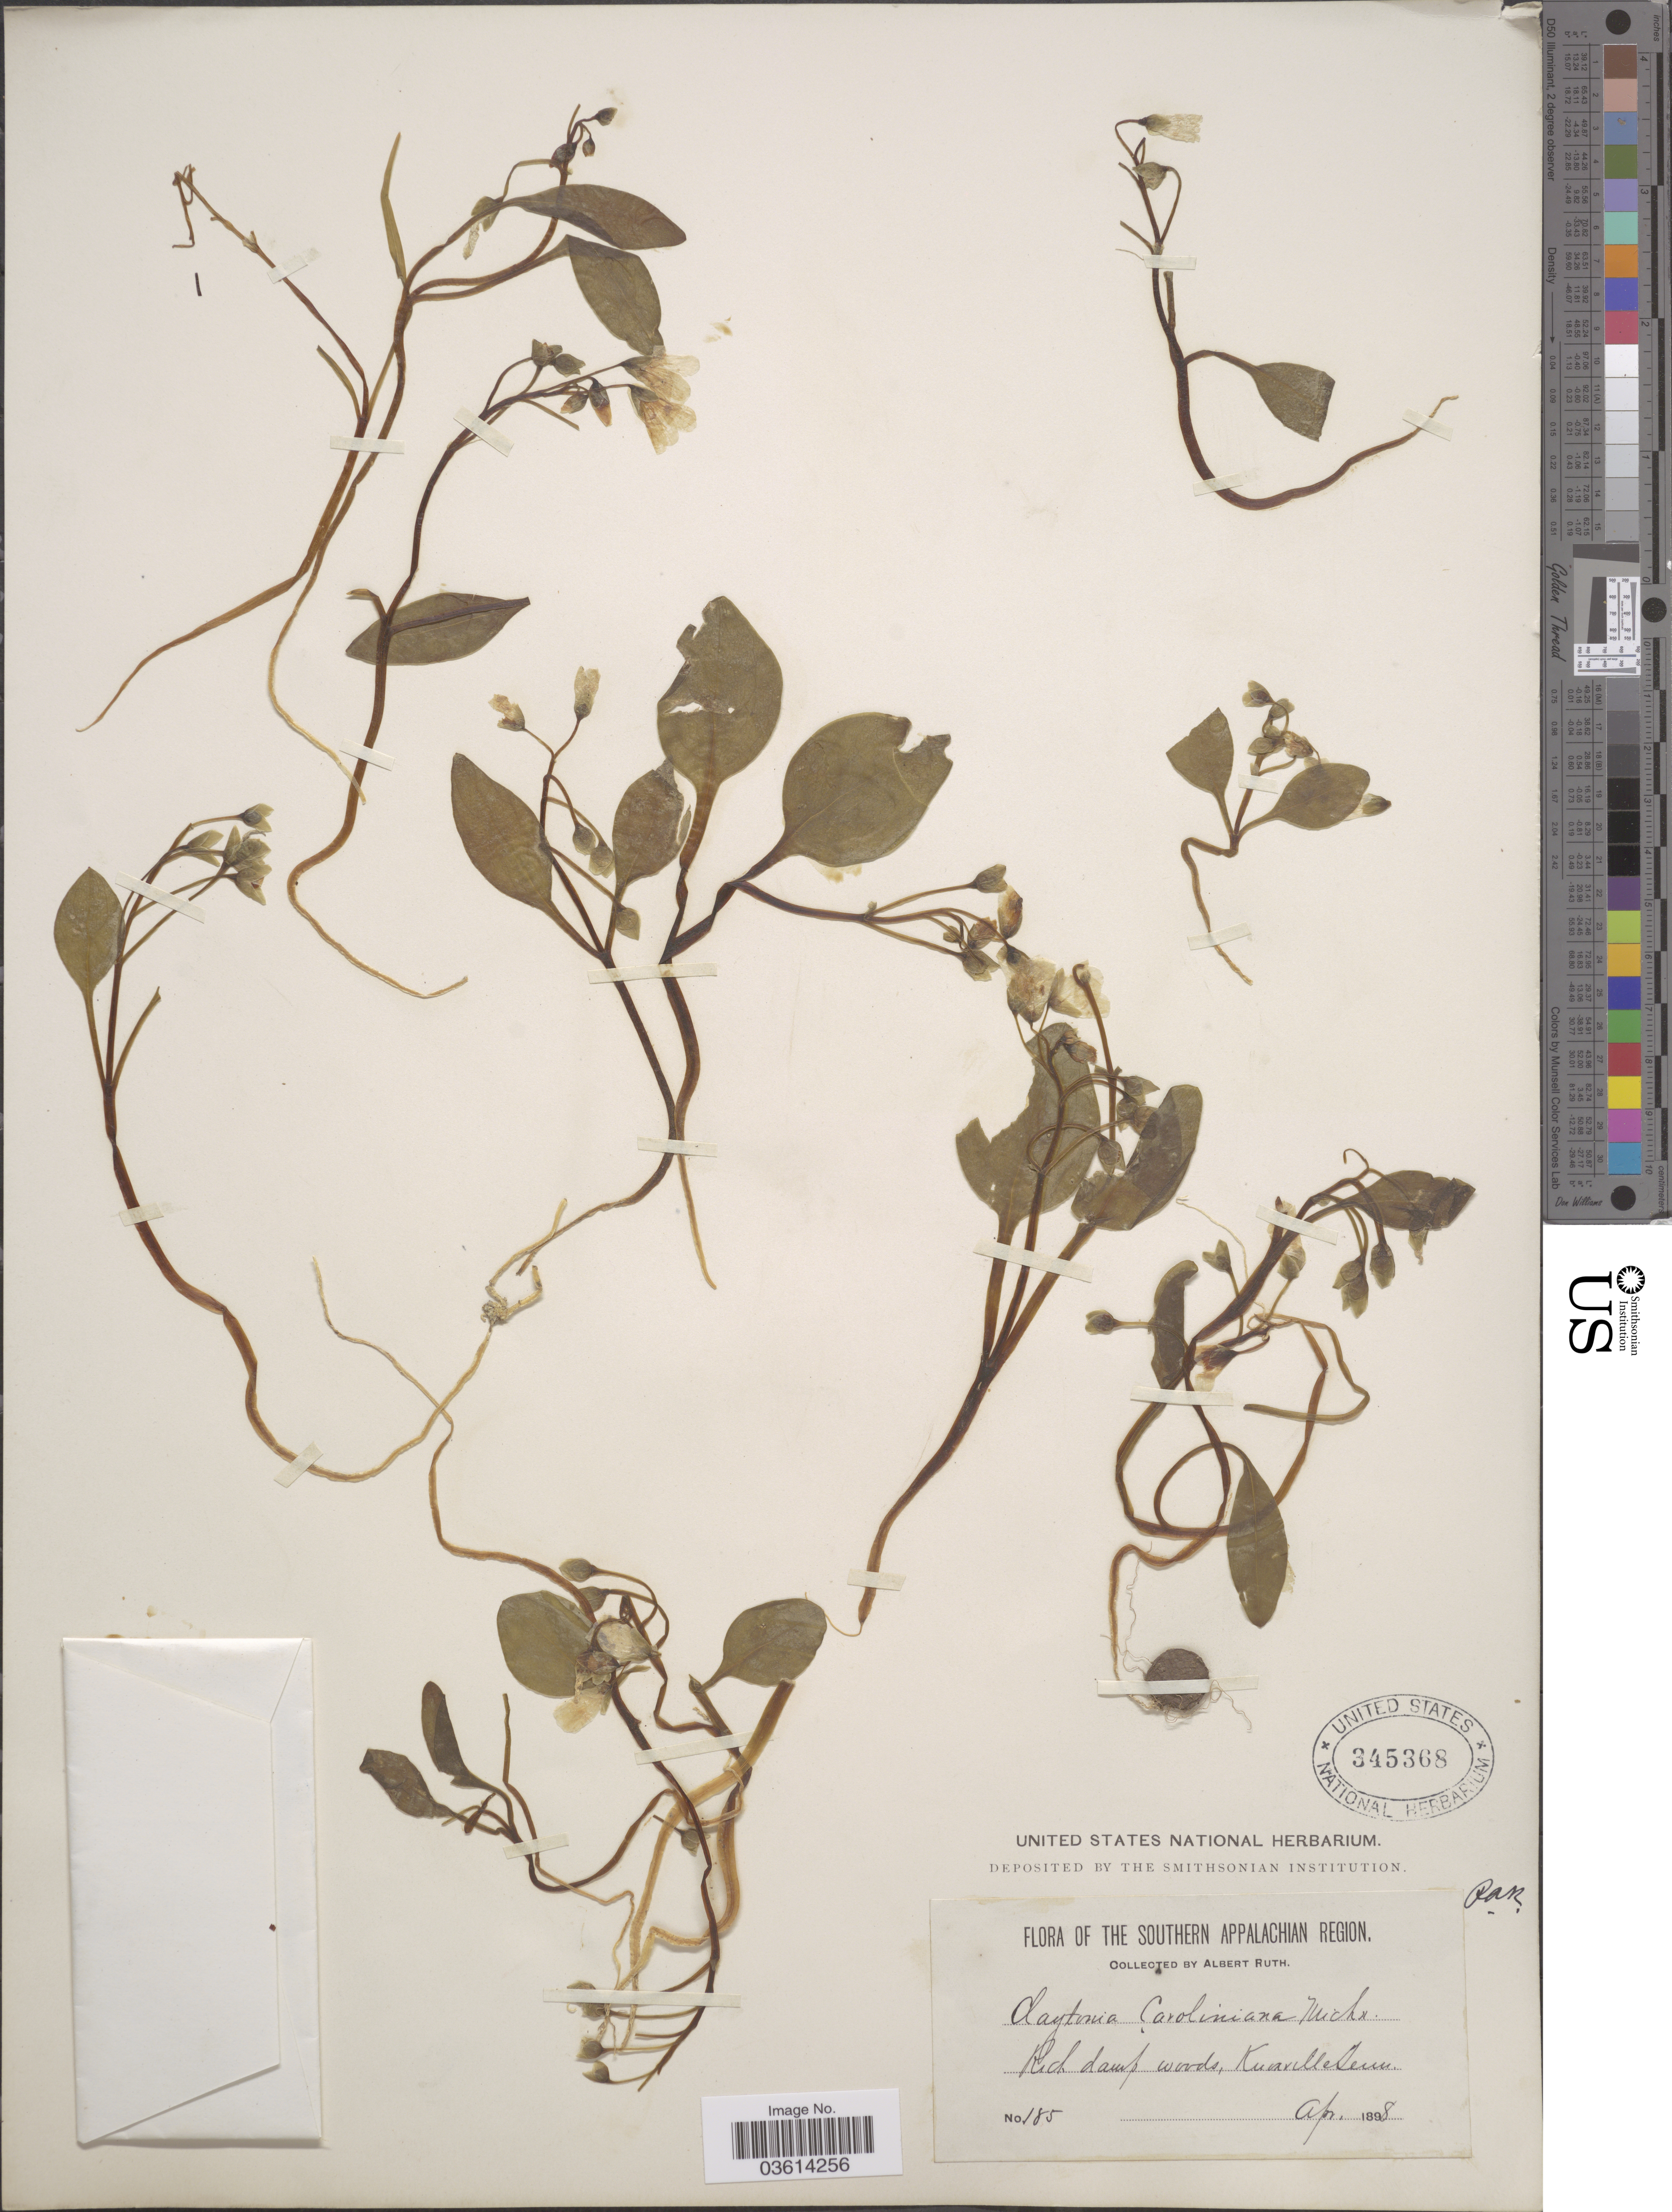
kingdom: Plantae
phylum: Tracheophyta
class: Magnoliopsida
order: Caryophyllales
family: Montiaceae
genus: Claytonia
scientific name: Claytonia caroliniana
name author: Michx.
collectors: A. Ruth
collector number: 185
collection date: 1898-04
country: United States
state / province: Tennessee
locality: The Southern Appalachian Region. Rich damp woods, Knoxville.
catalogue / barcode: US 345368